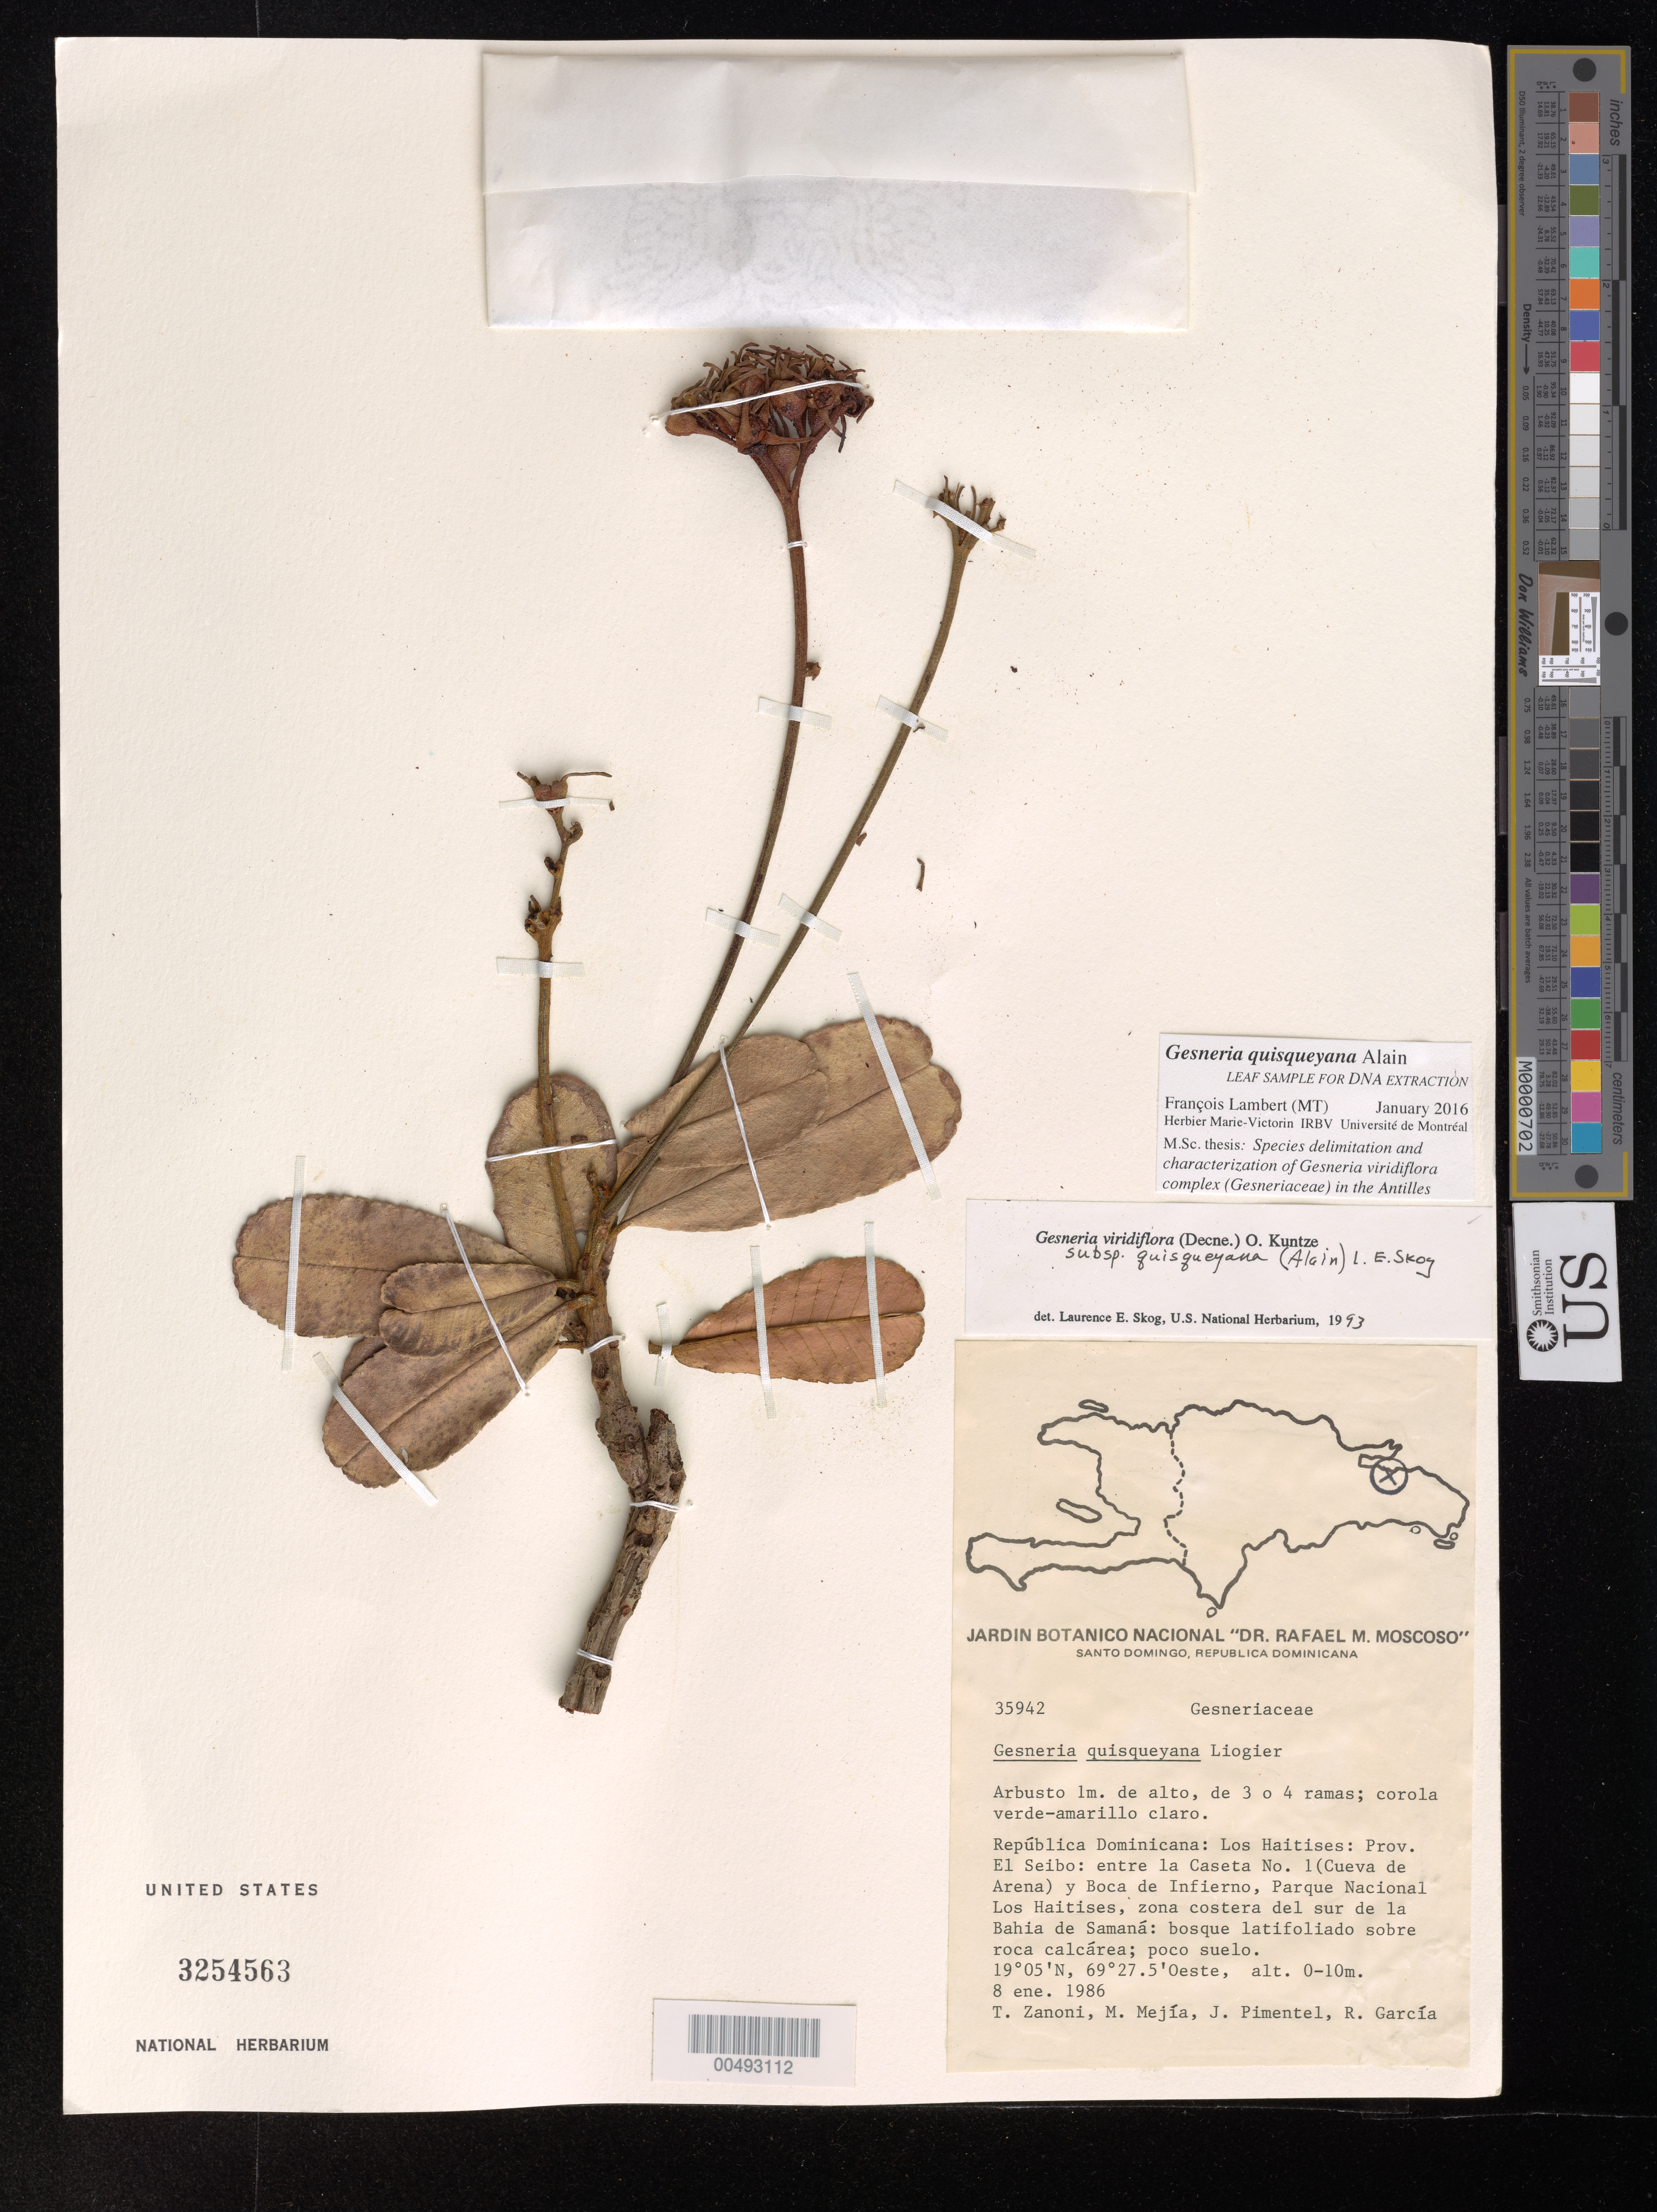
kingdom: Plantae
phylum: Tracheophyta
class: Magnoliopsida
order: Lamiales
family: Gesneriaceae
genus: Gesneria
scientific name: Gesneria quisqueyana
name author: Alain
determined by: Lambert, Francois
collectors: T. A. Zanoni, M. Mejia, J. Pimentel & R. García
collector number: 35942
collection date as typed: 08 Jan 1986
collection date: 1986-01-08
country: Dominican Republic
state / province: El Seibo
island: Hispaniola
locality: Between Cueva de Arena and Boca de Infierno, Los Haitises National Park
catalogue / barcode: US 3254563